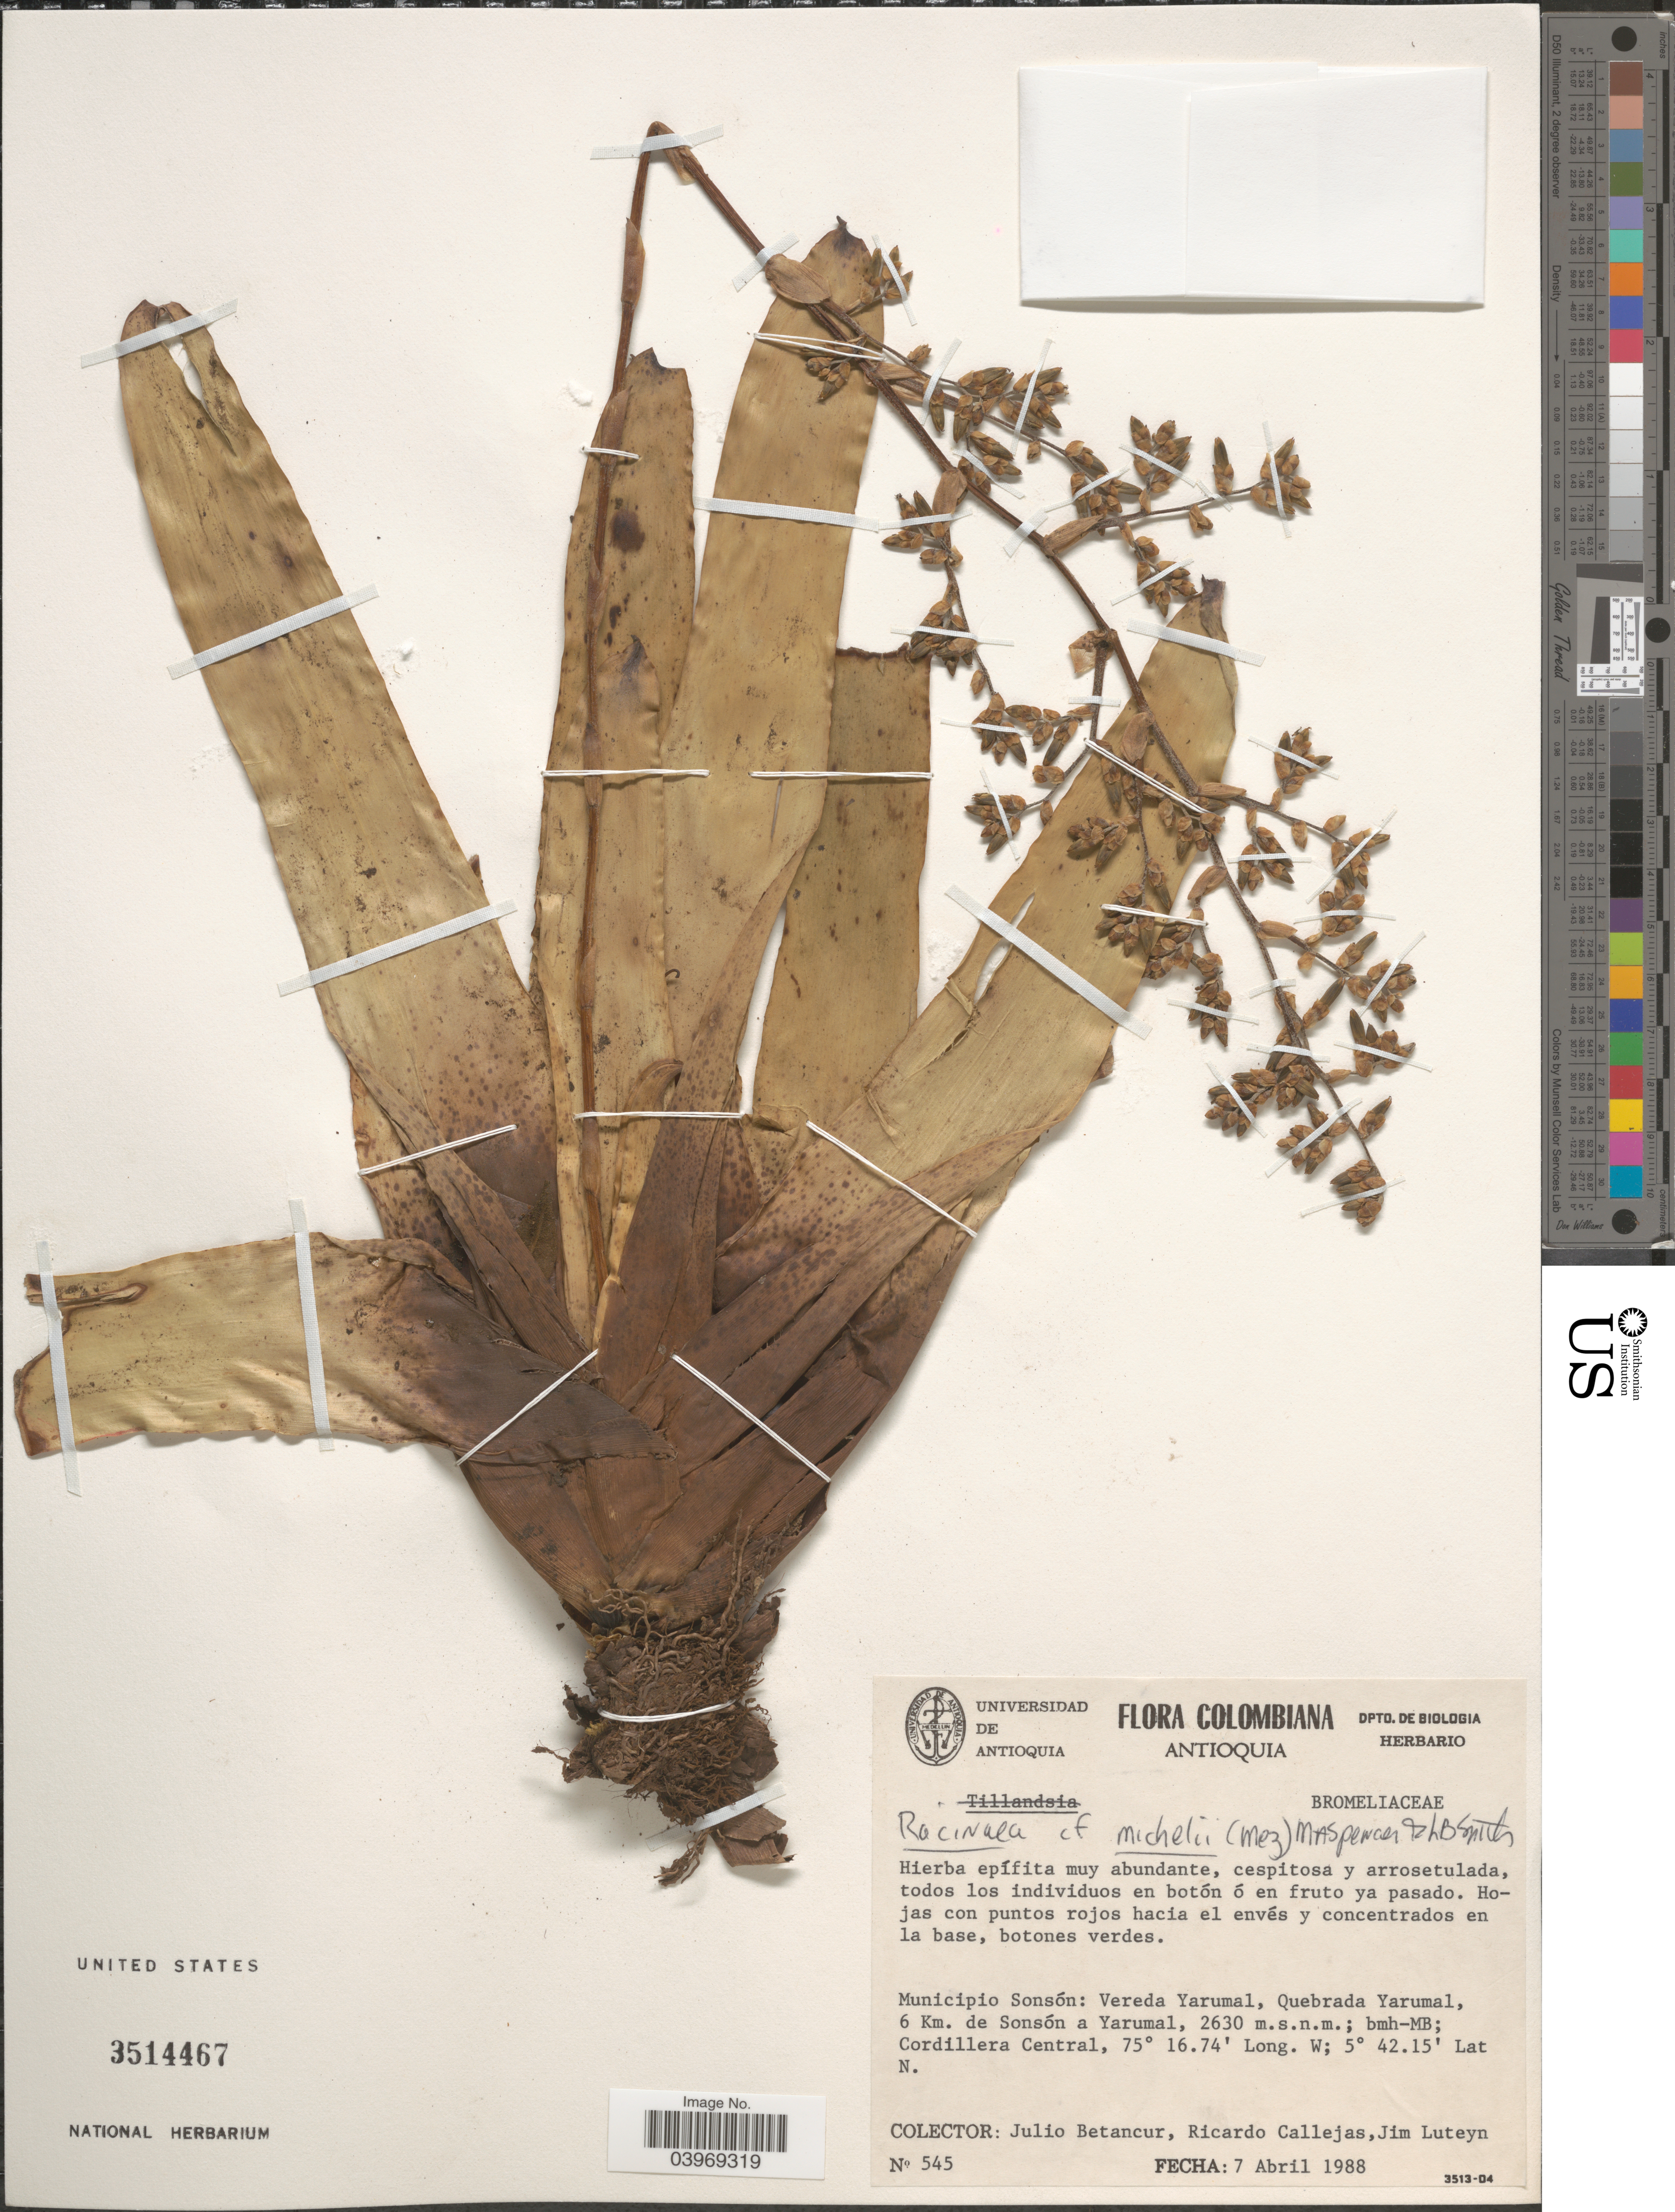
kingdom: Plantae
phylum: Tracheophyta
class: Liliopsida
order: Poales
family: Bromeliaceae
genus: Racinaea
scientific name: Racinaea michelii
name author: (Mez) M.A. Spencer & L.B. Sm.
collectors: J. Betancur, R. Callejas & J. L. Luteyn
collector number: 545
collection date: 1988-04-07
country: Colombia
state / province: Antioquia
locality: Municipio Sonsón: Vereda Yarumal, Quebrada Yarumal, 6 Km. de Sonsón a Yarumal; Cordillera Central.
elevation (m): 2630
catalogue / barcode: US 3514467